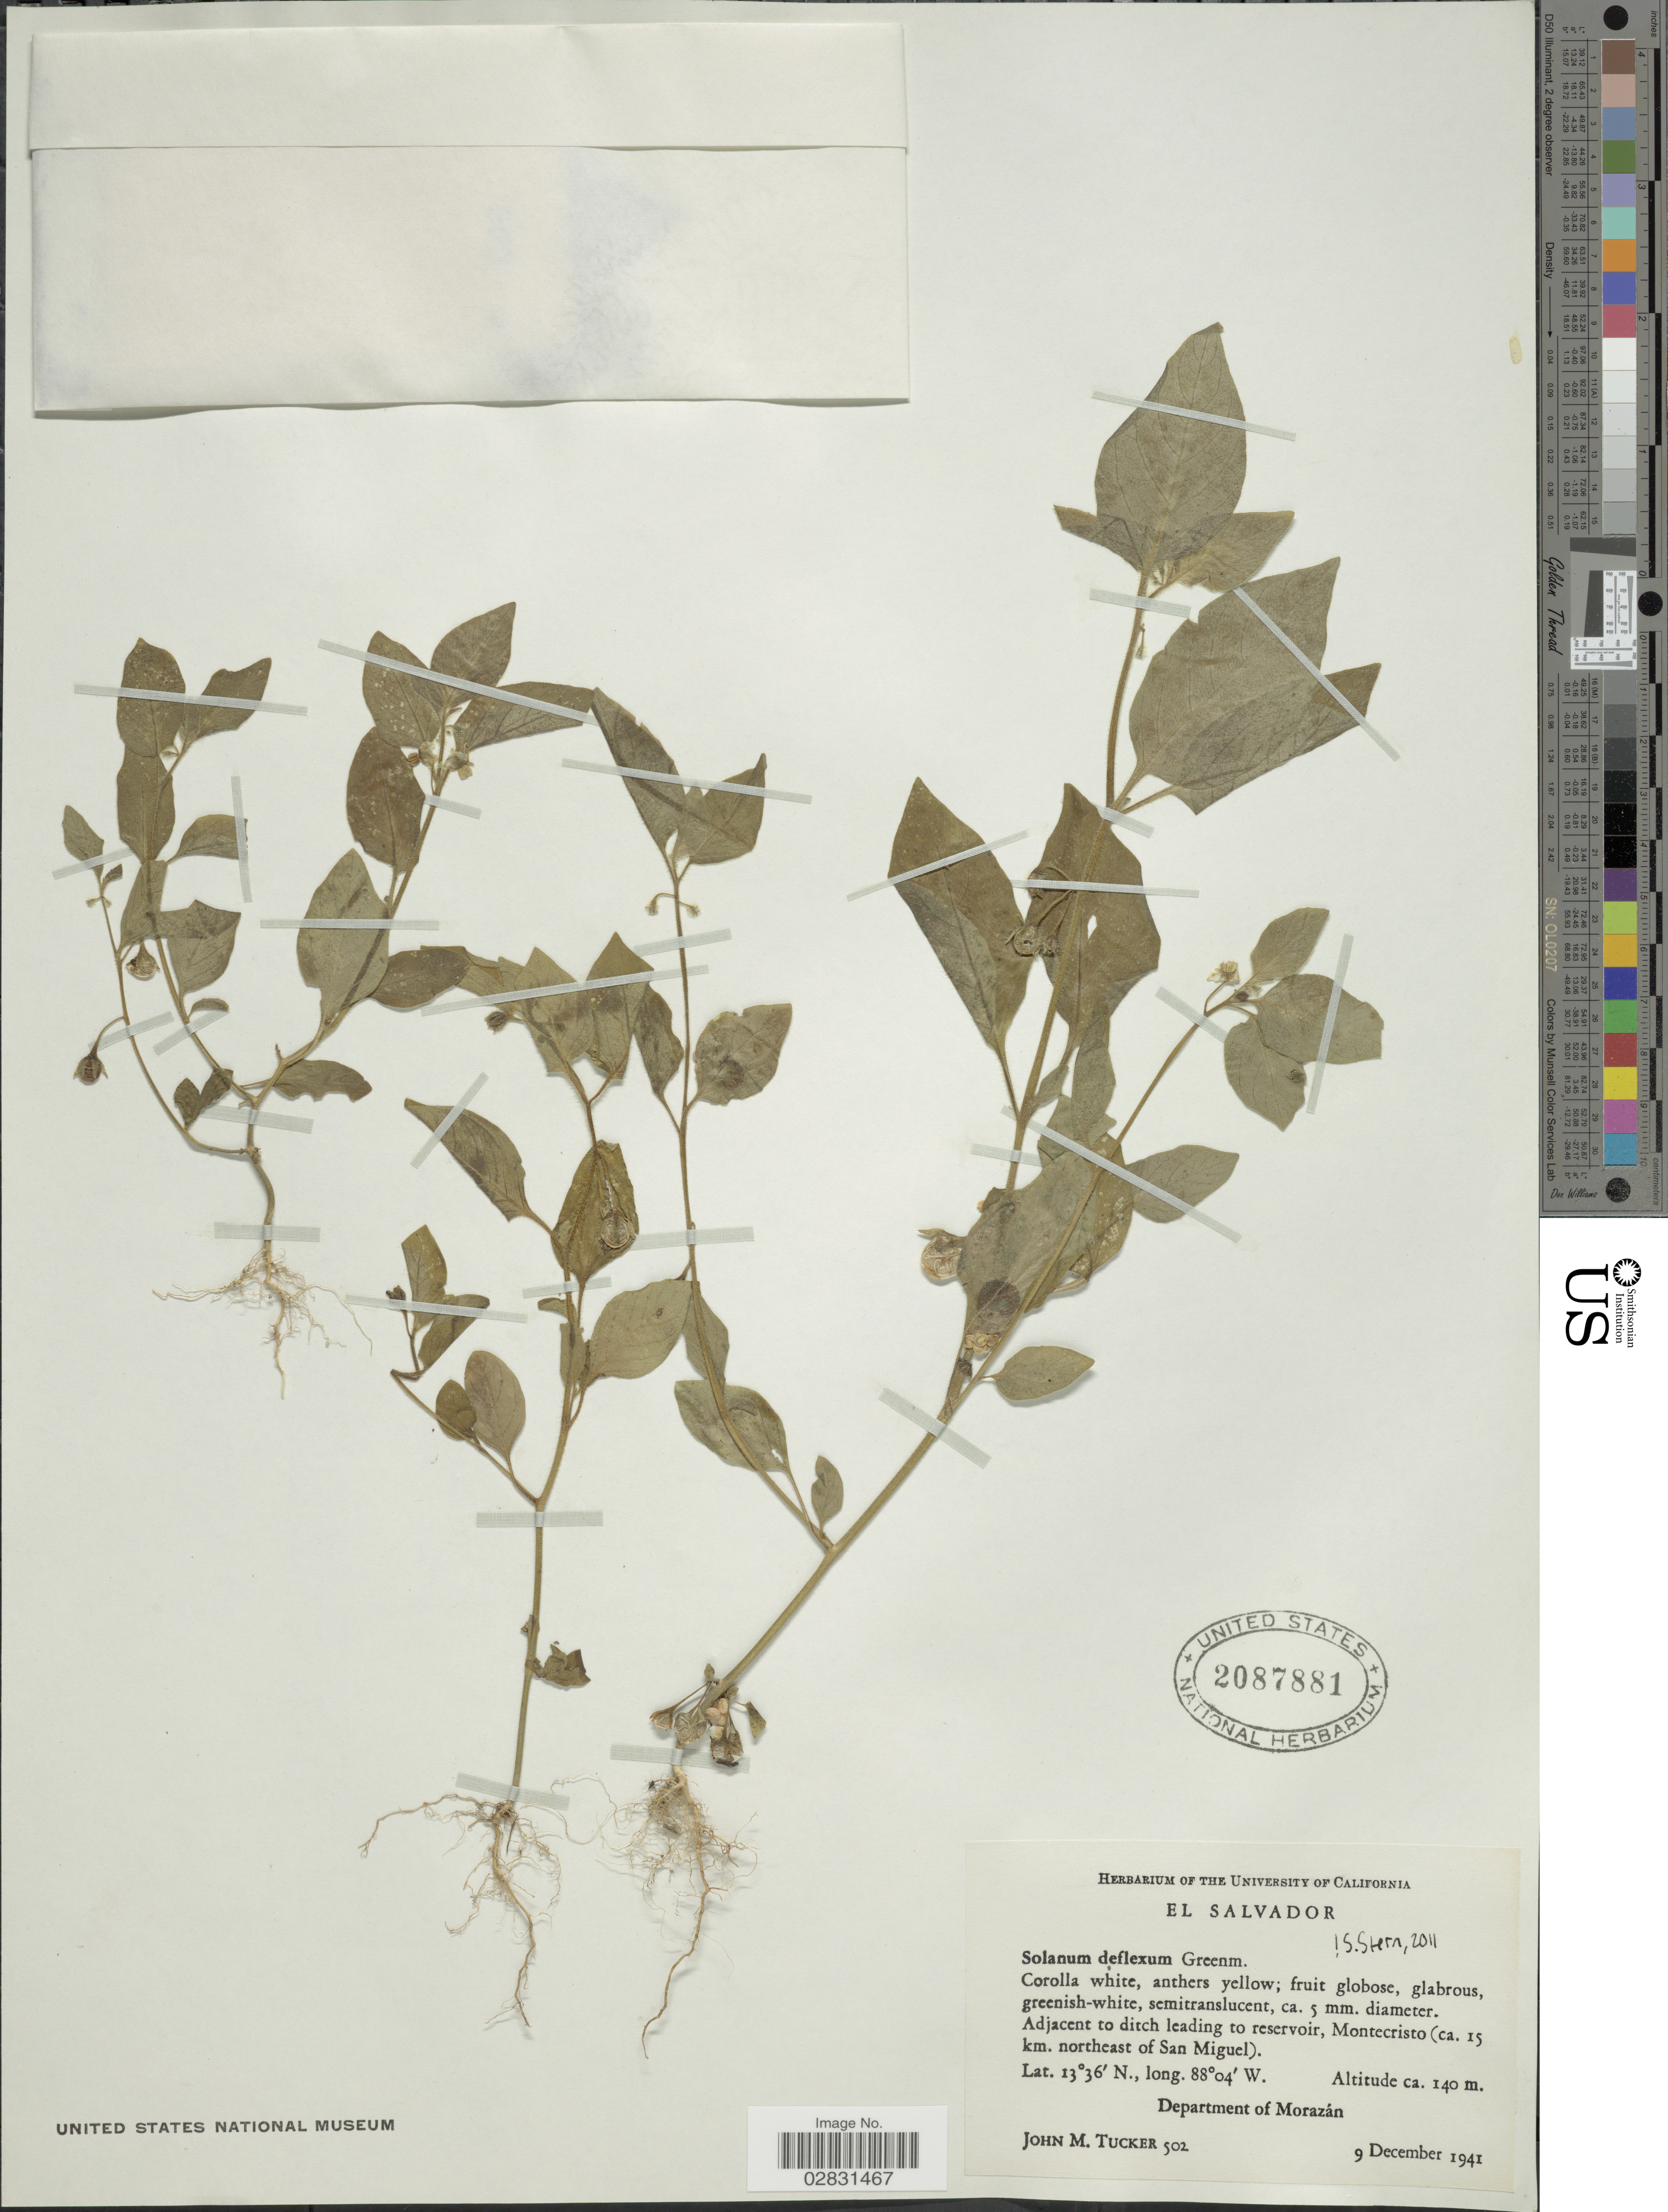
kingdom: Plantae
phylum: Tracheophyta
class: Magnoliopsida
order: Solanales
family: Solanaceae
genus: Solanum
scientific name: Solanum deflexum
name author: Greenm.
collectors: J. M. Tucker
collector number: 502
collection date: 1941-12-09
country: El Salvador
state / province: Morazan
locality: Adjacent to ditch leading to reservoir, Montecristo (ca. 15 km. northeast of San Miguel). Department of Morazán.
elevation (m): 140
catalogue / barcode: US 2087881